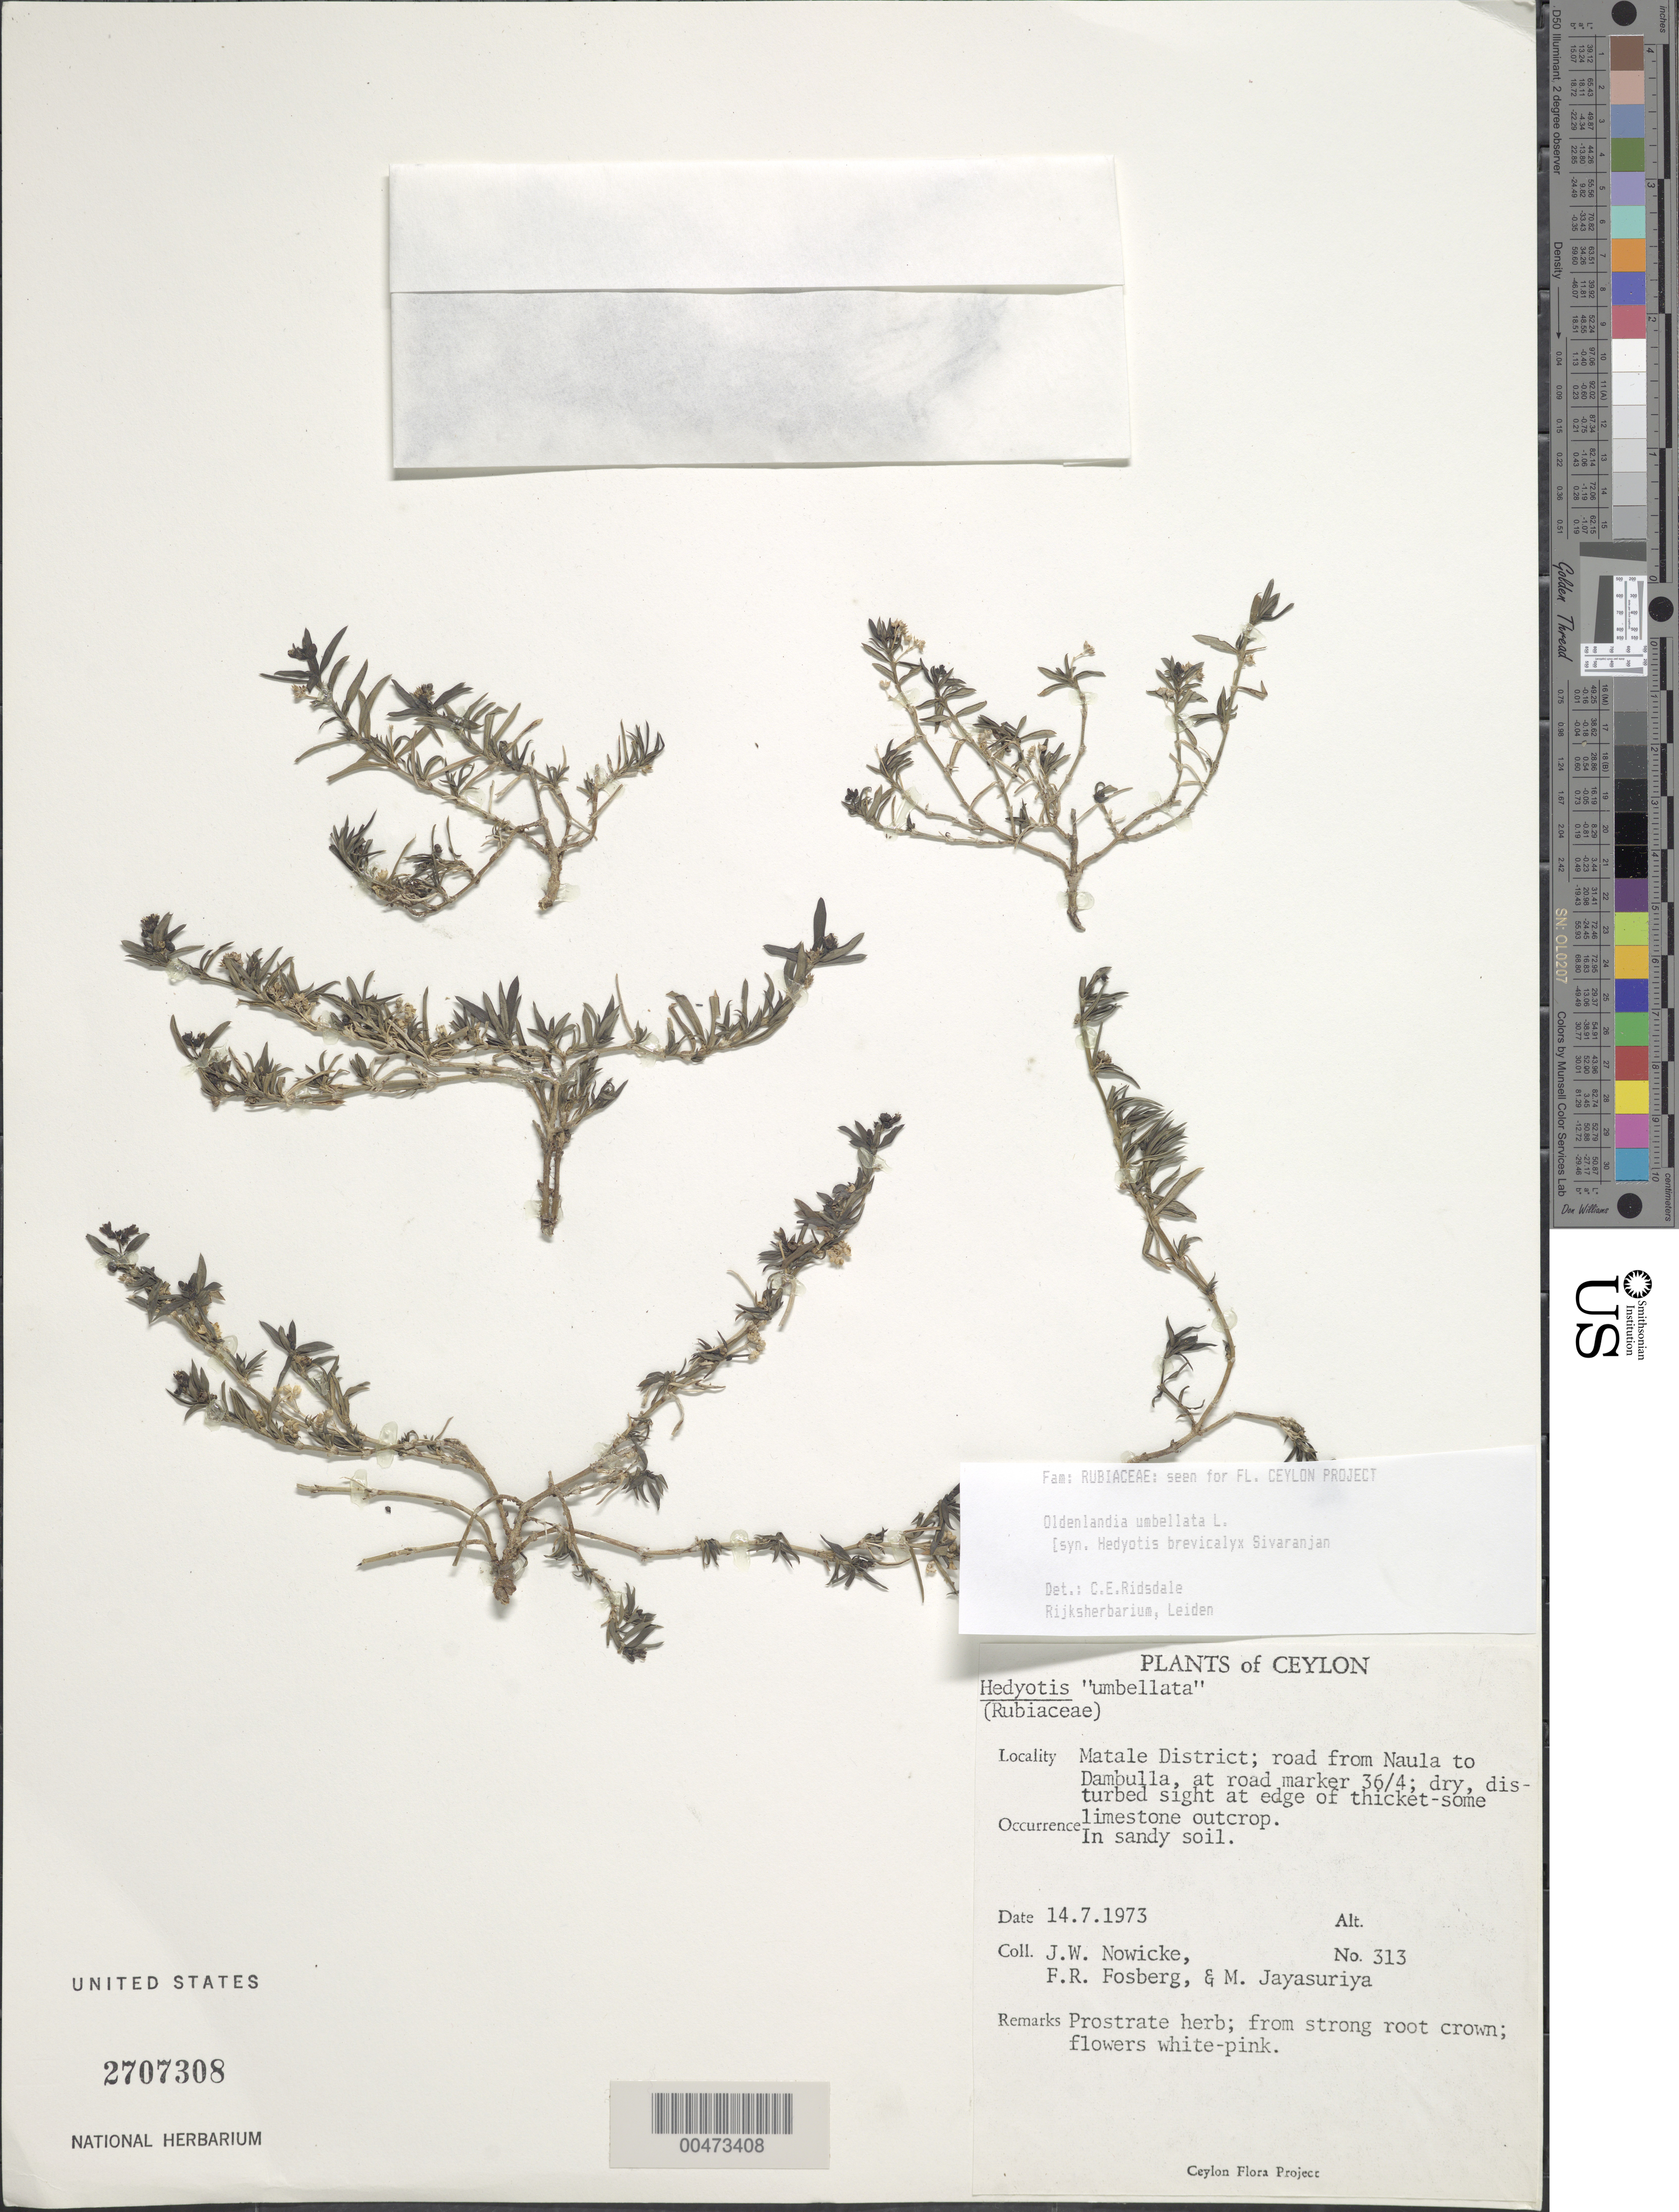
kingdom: Plantae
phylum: Tracheophyta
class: Magnoliopsida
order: Gentianales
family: Rubiaceae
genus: Oldenlandia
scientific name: Oldenlandia umbellata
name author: L.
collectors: J. W. Nowicke, F. R. Fosberg & A. H. Jayasuriya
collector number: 313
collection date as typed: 14 Jul 1973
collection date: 1973-07-14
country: Sri Lanka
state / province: Central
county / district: Matale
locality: rd from Naula to Dambulla, at rd marker 36/4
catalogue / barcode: US 2707308